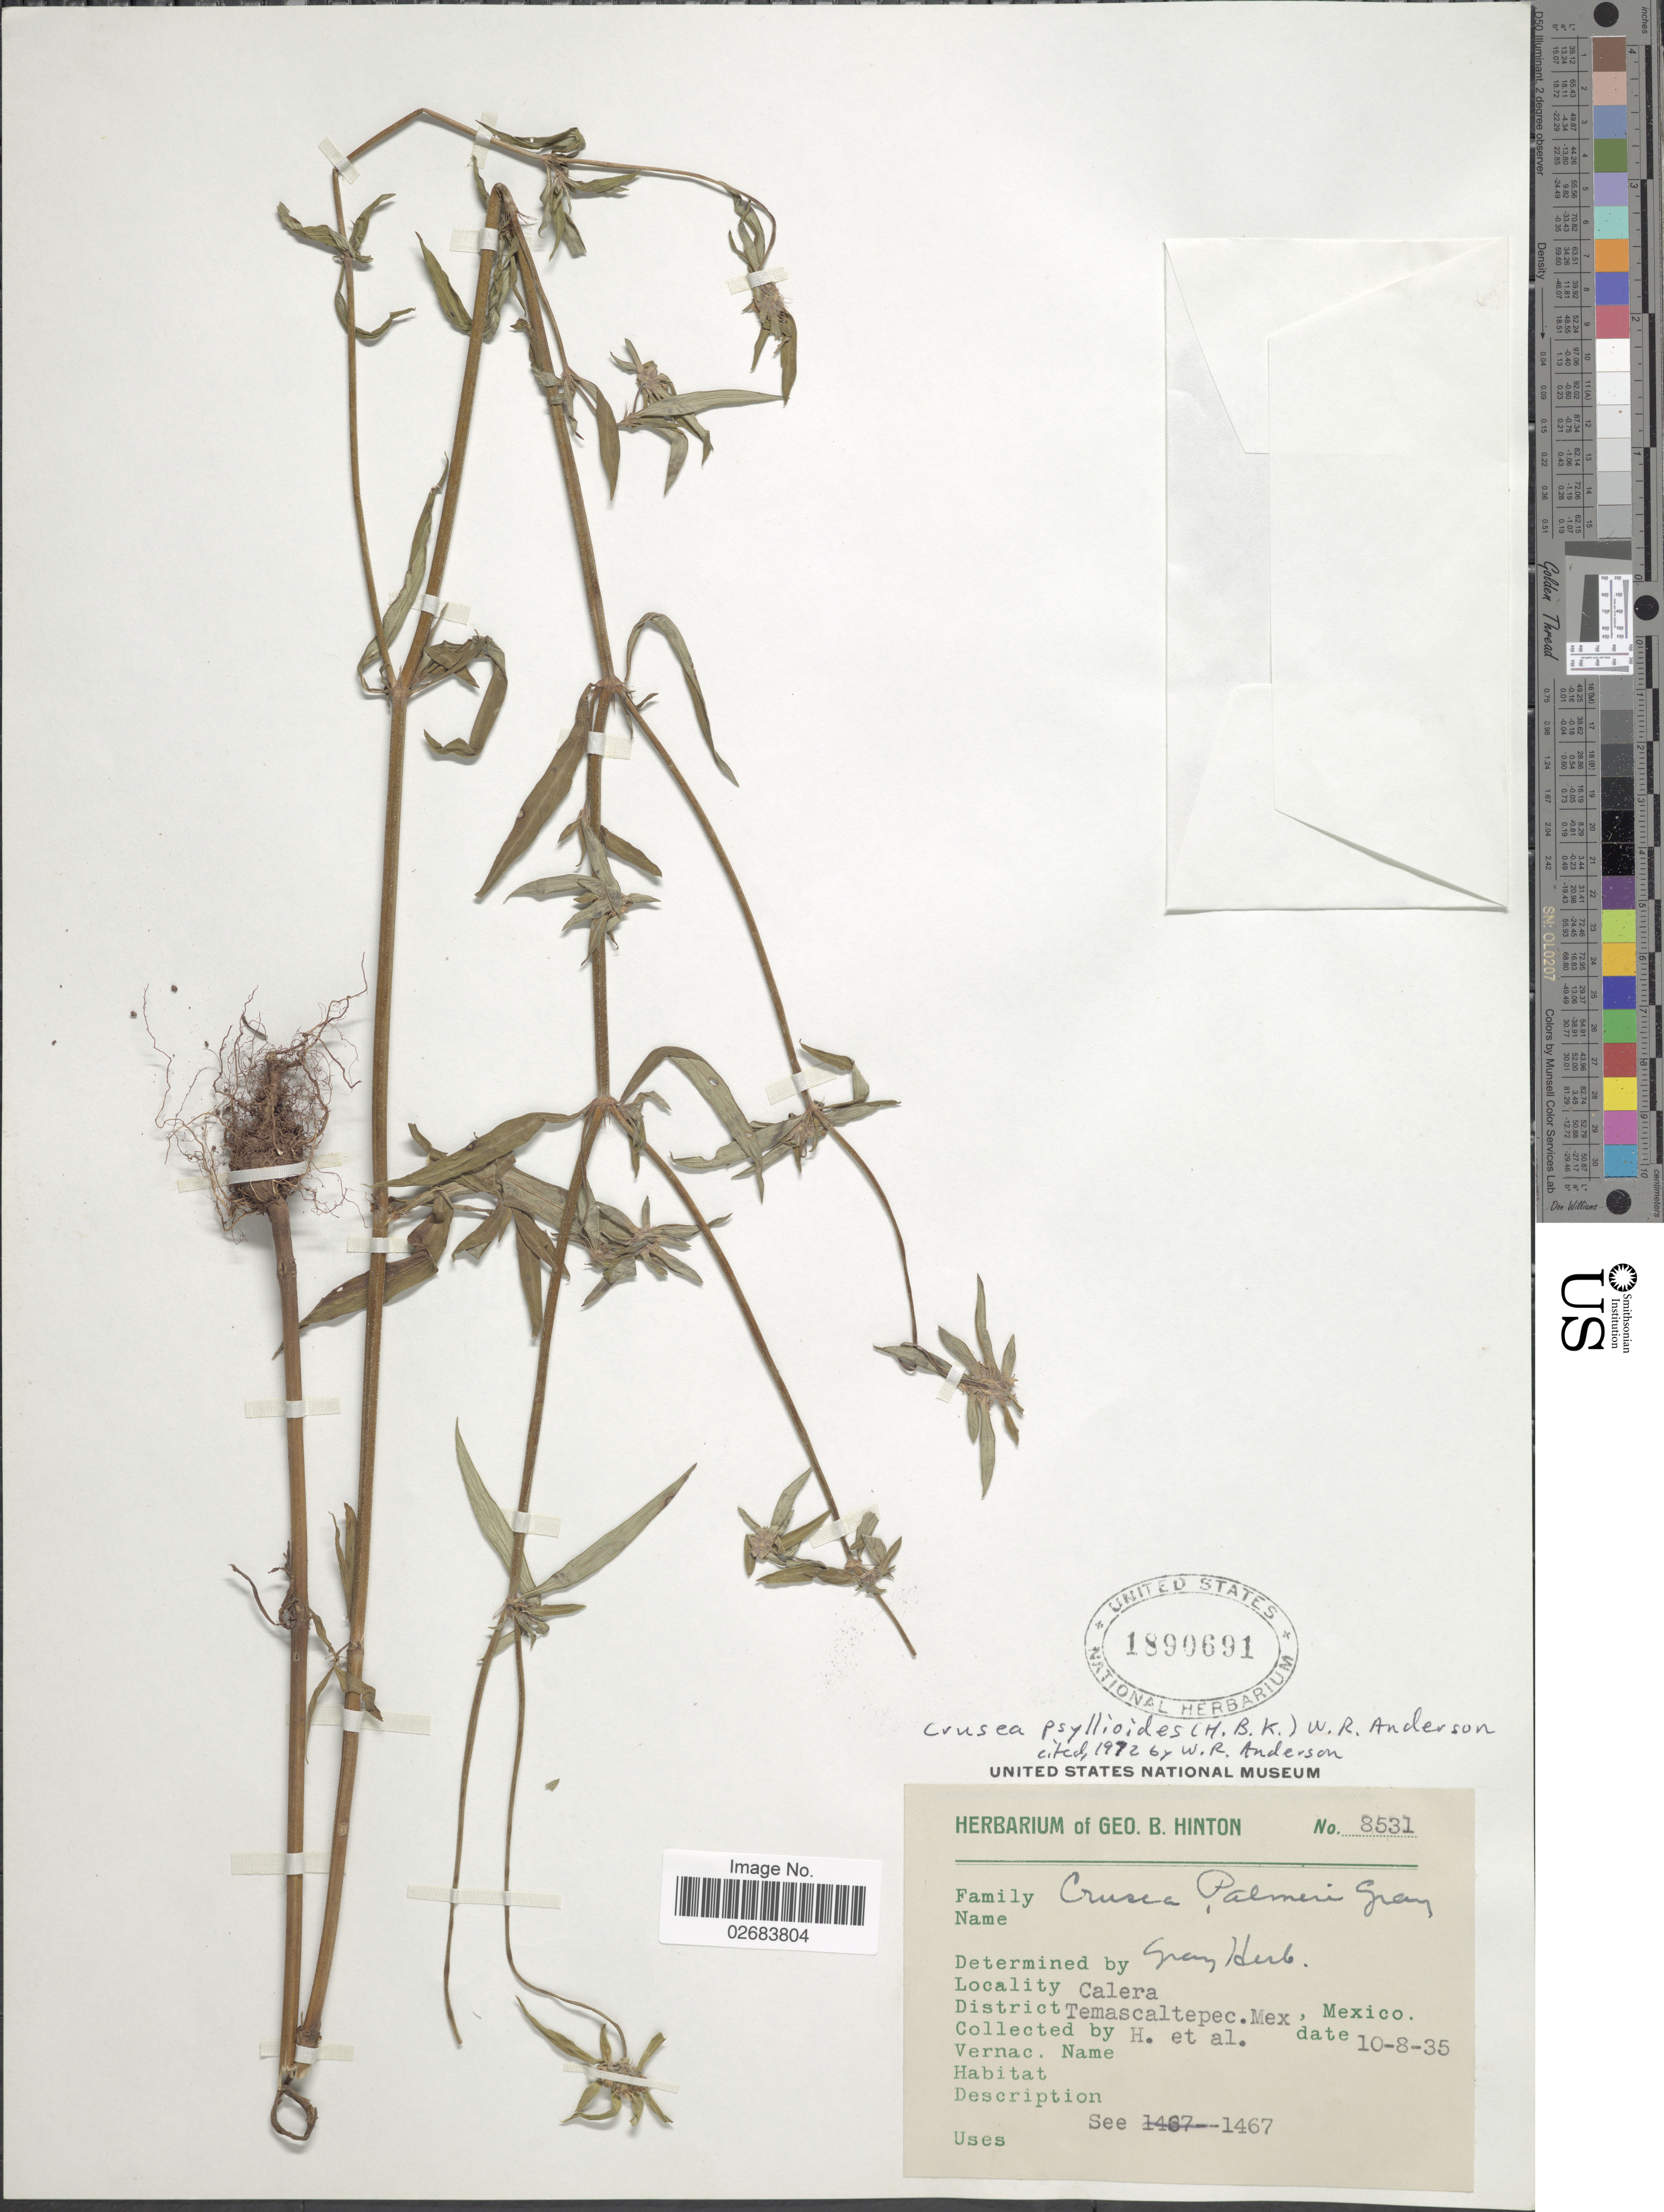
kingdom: Plantae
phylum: Tracheophyta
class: Magnoliopsida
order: Gentianales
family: Rubiaceae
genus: Crusea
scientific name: Crusea psyllioides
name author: (Kunth) W.R. Anderson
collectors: G. B. Hinton & et al.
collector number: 8531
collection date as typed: Transcribed d/m/y: 8/10/35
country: Mexico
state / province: México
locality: Calera. District Temascaltepec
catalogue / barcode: US 1890691